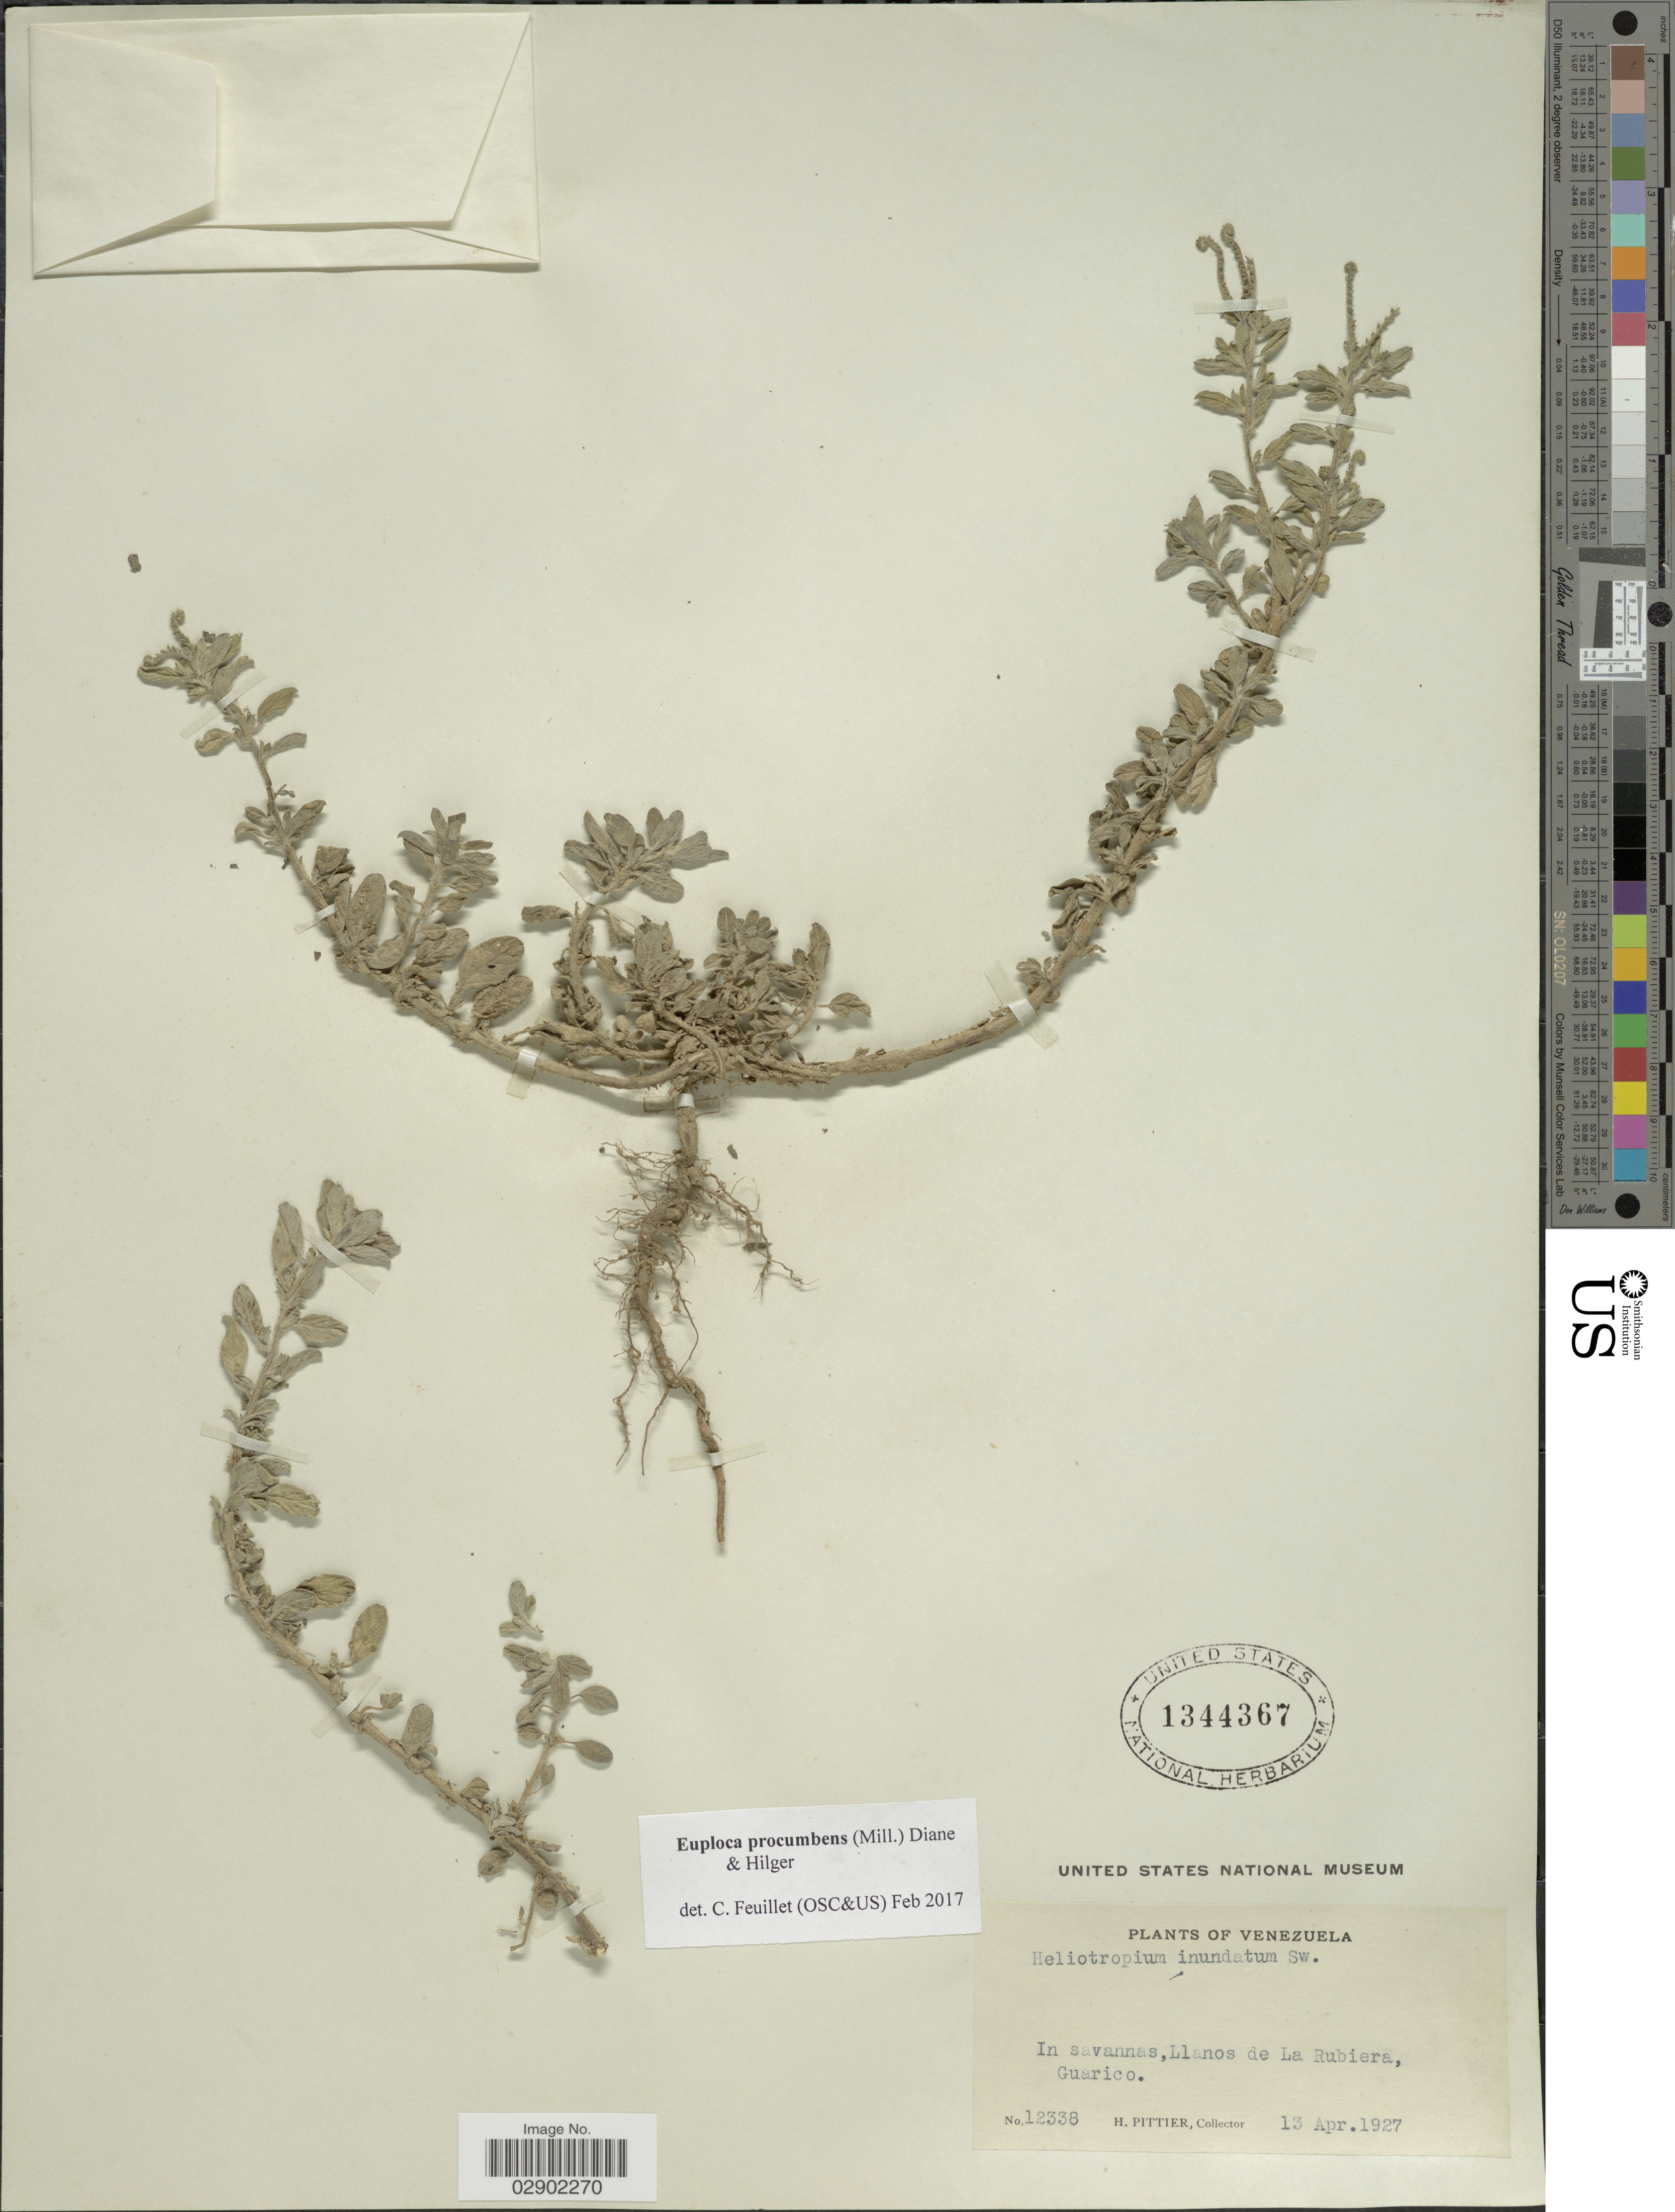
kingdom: Plantae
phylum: Tracheophyta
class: Magnoliopsida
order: Boraginales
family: Heliotropiaceae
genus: Euploca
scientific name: Euploca procumbens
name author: (Mill.) Diane & Hilger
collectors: H. F. Pittier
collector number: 12338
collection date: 1927-04-13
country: Venezuela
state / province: Guárico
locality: In savannas, Llanos de La Rubiera, Guarico.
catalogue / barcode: US 1344367